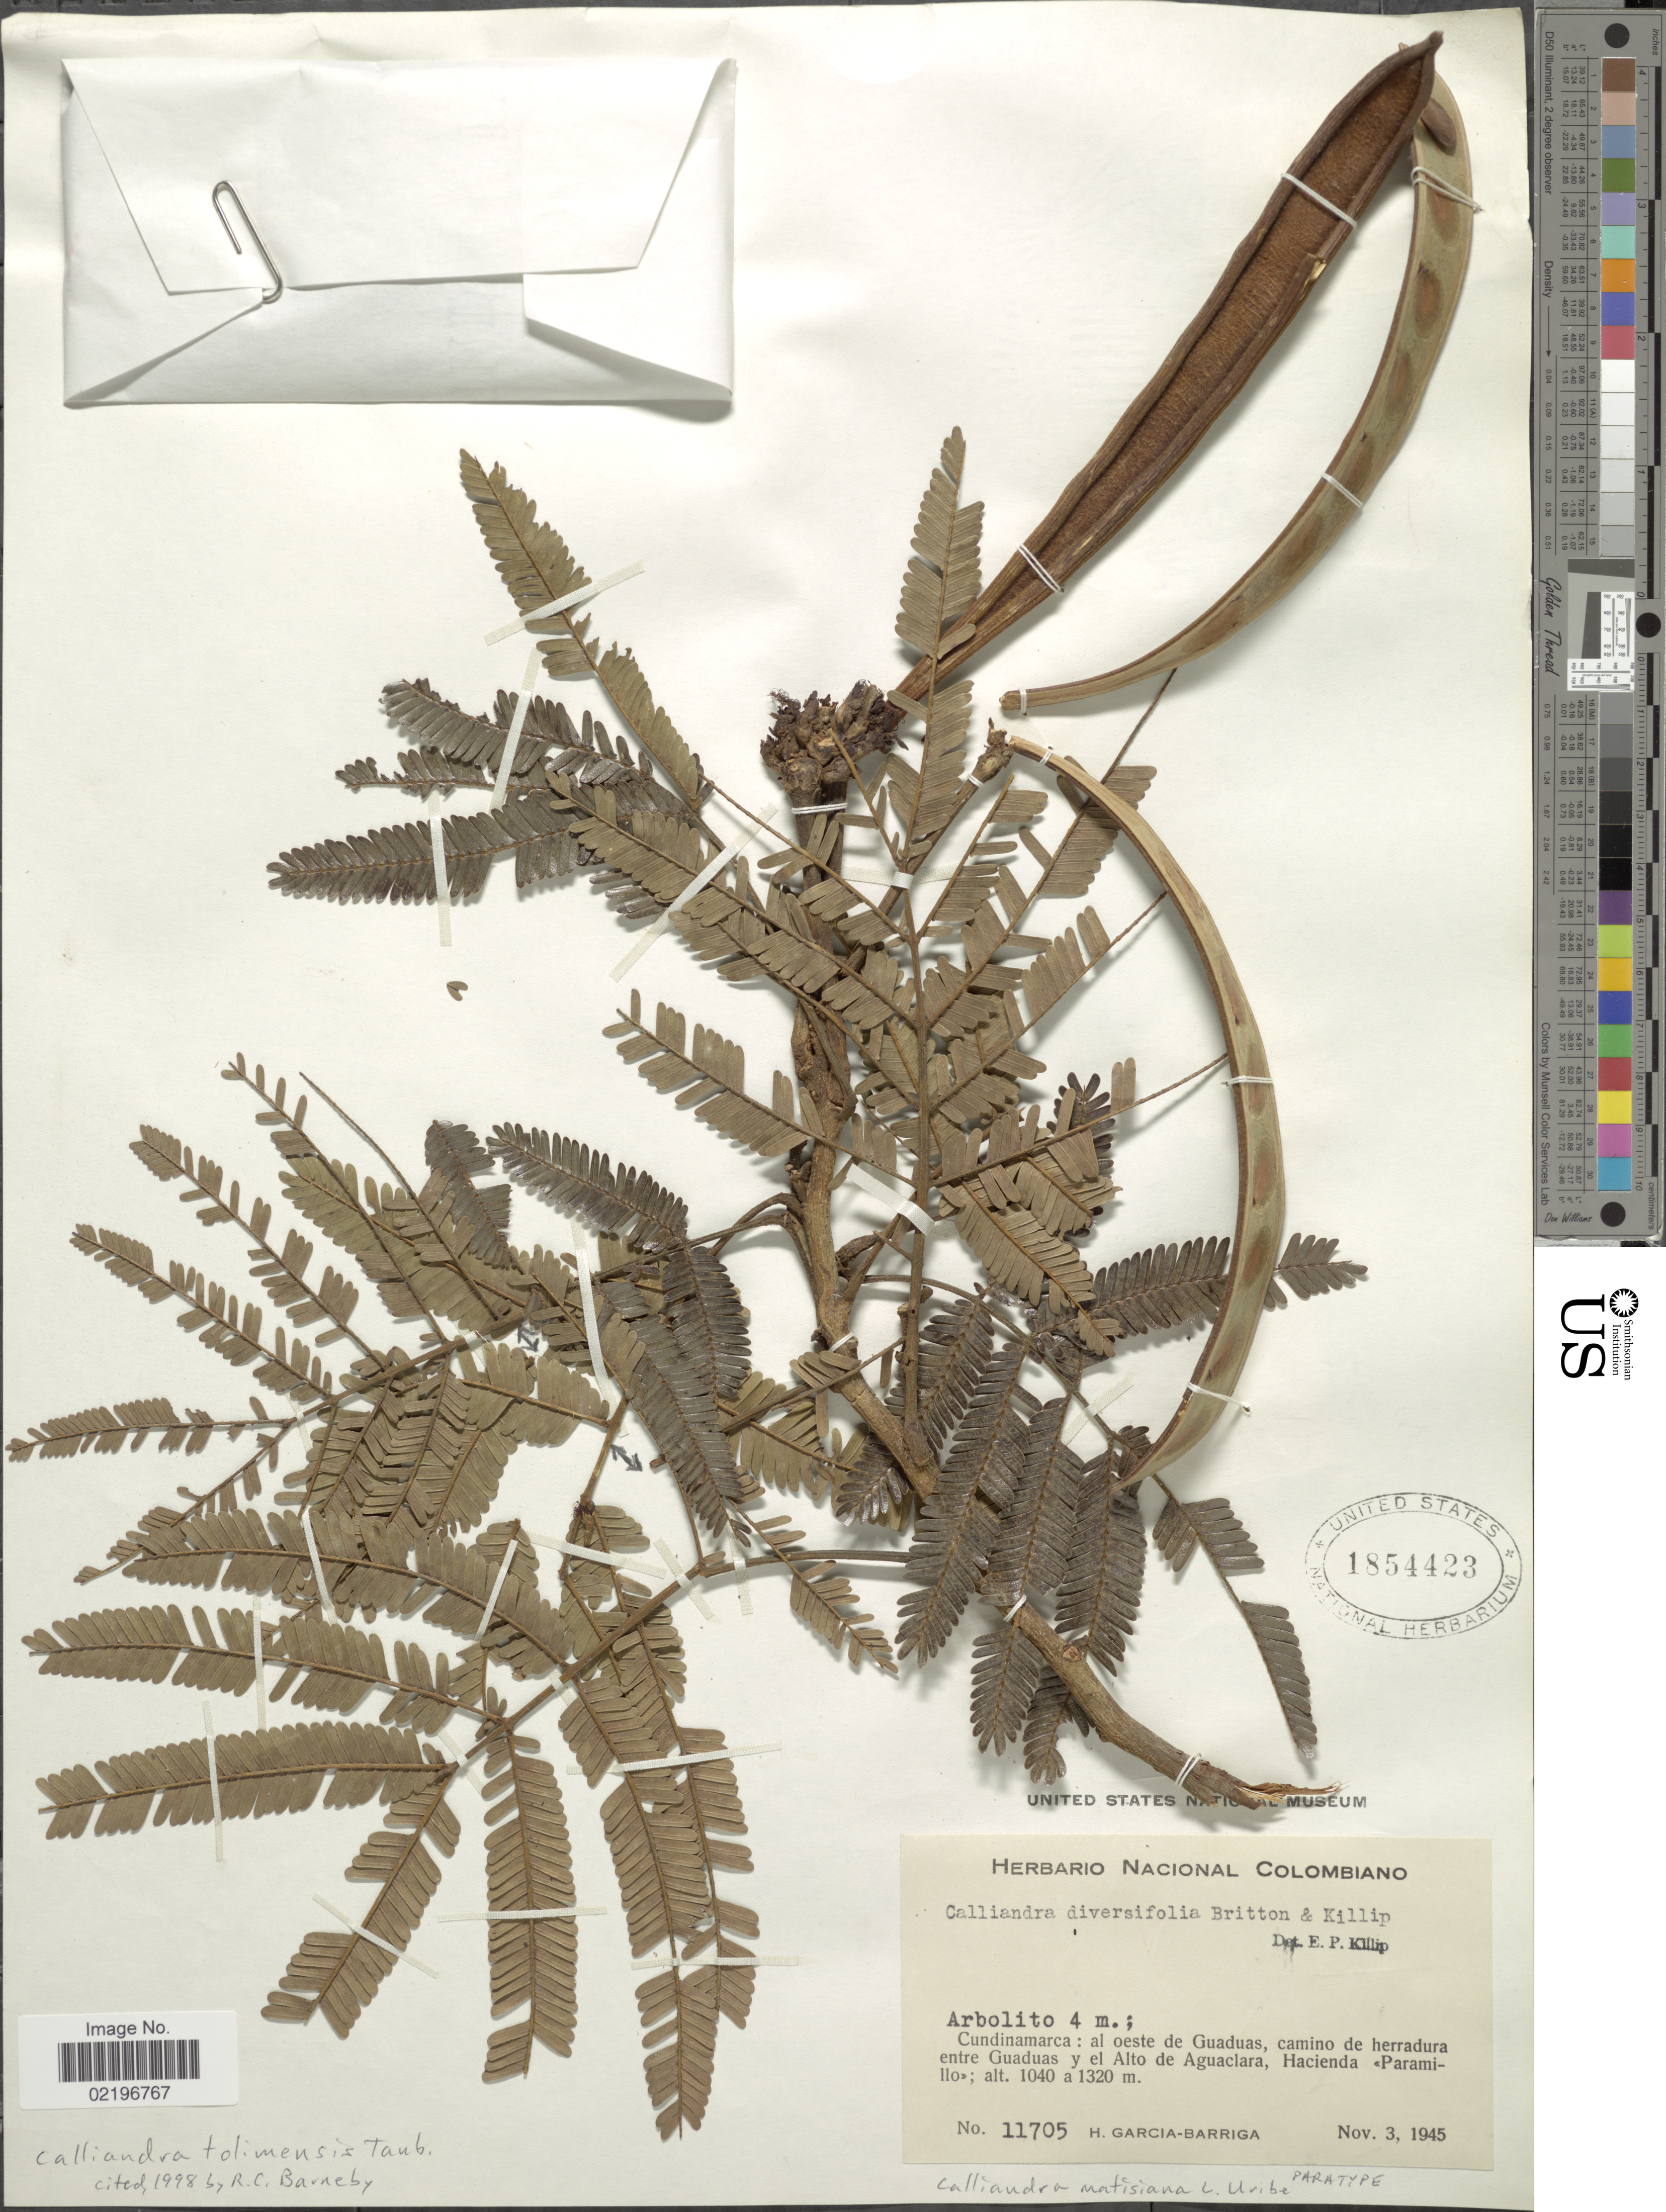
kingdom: Plantae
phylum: Tracheophyta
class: Magnoliopsida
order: Fabales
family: Fabaceae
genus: Calliandra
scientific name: Calliandra tolimensis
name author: Taub.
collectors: H. García Barriga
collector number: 11705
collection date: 1945-11-03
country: Colombia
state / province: Cundinamarca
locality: Al oeste de Guaduas, camino de herradura entre Guaduas y el Alto de Aguaclara, Hacienda < Paramillo>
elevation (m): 1040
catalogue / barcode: US 1854423